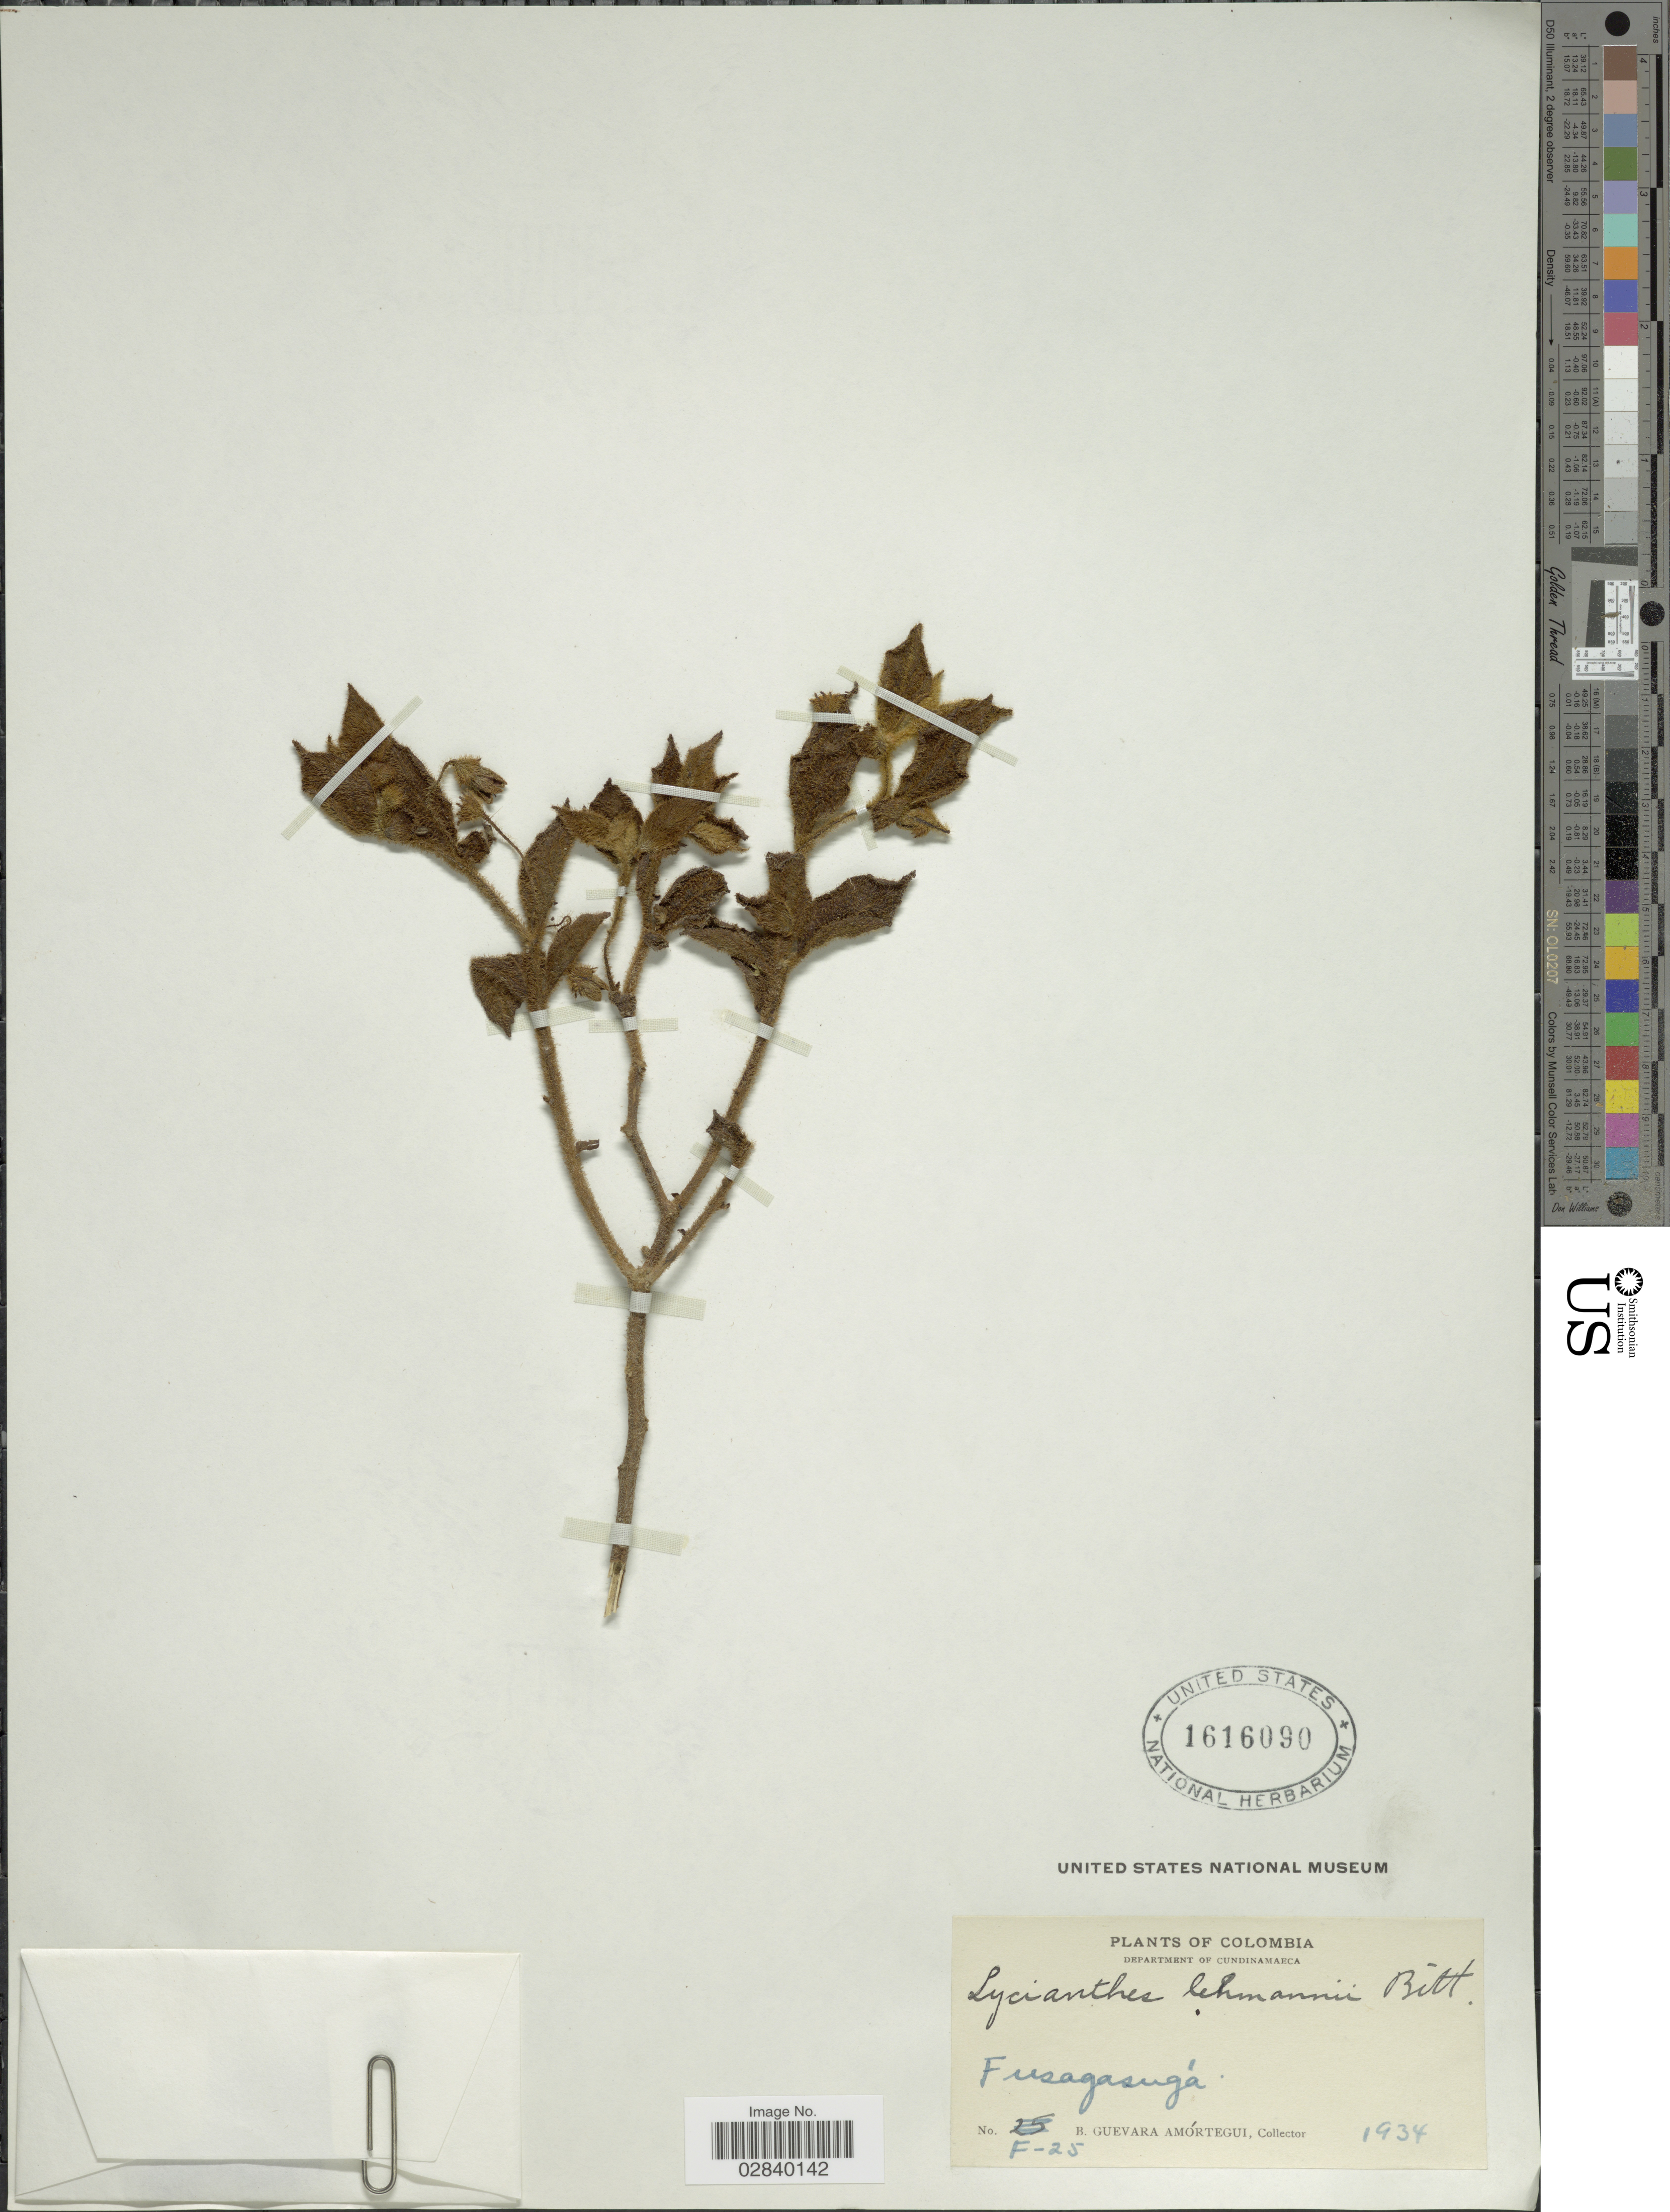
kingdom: Plantae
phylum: Tracheophyta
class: Magnoliopsida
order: Solanales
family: Solanaceae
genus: Lycianthes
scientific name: Lycianthes acutifolia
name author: (Ruiz & Pav.) Bitter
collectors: B. Guevara Amortegui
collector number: F-25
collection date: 1934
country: Colombia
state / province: Cundinamarca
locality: Department of Cundinamarca. Fusagasugá.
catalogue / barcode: US 1616090